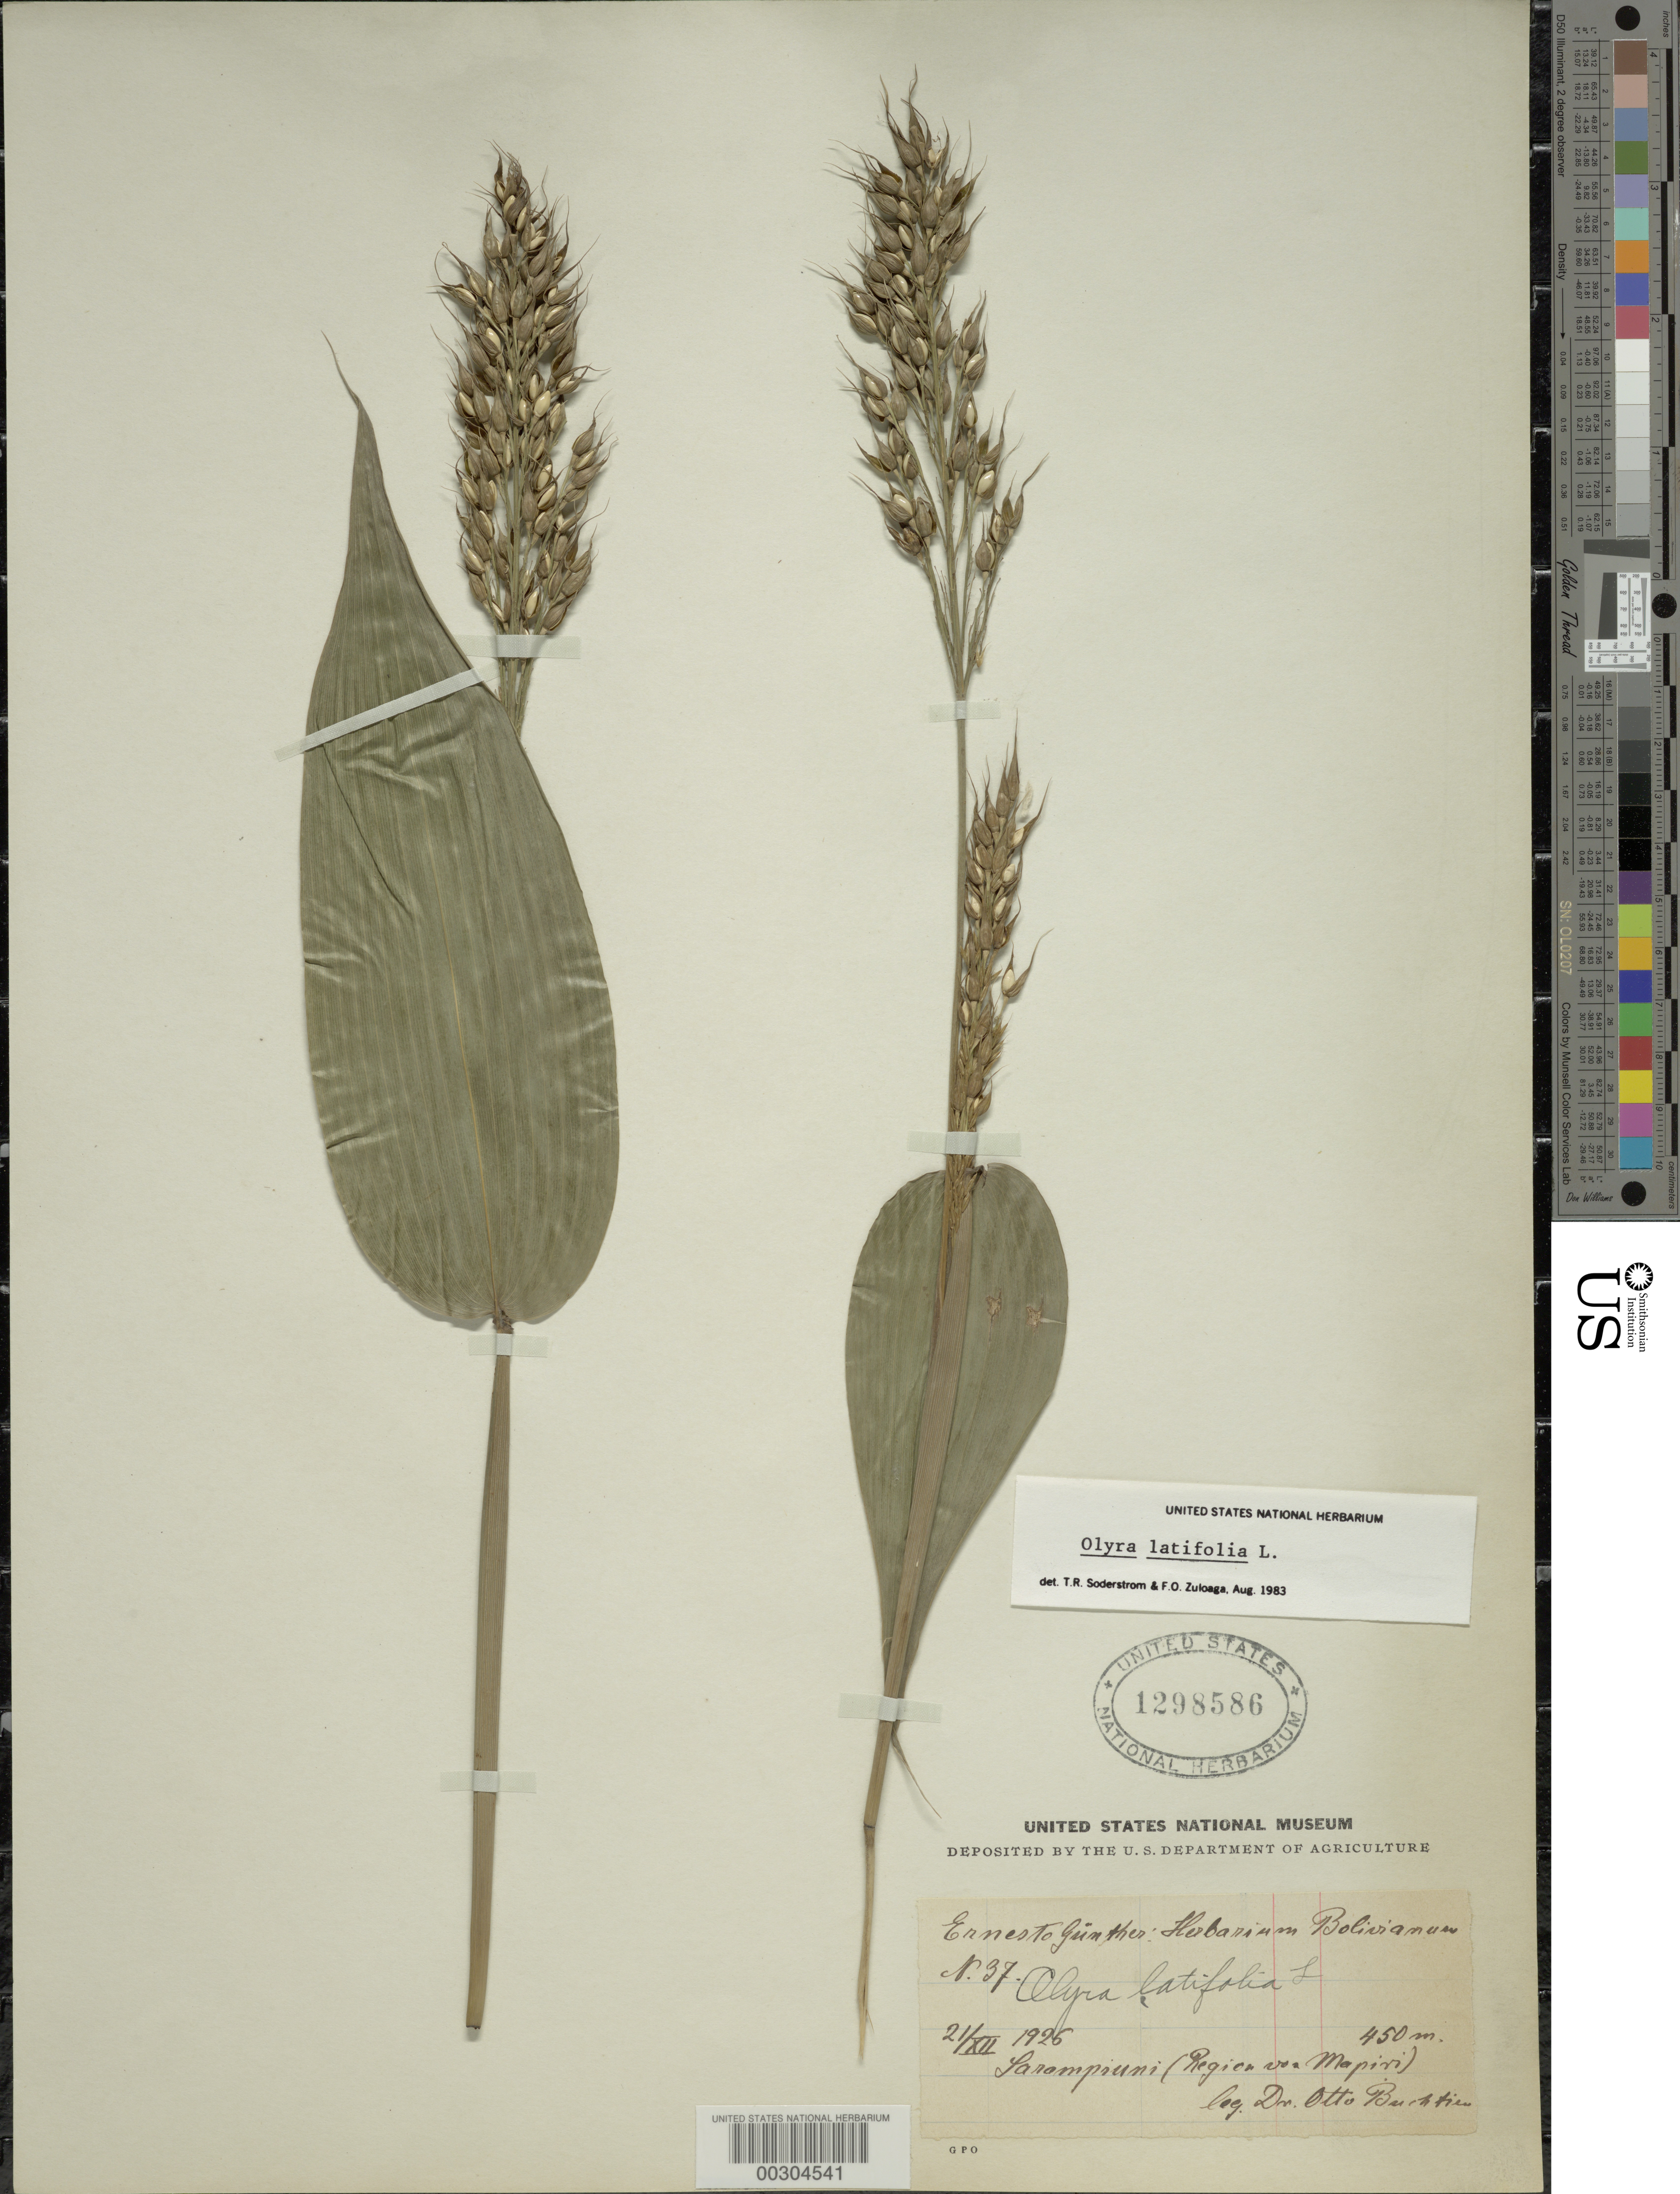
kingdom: Plantae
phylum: Tracheophyta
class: Liliopsida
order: Poales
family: Poaceae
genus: Olyra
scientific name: Olyra latifolia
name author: L.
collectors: O. Buchtien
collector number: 37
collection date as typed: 21 Dec 1926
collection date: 1926-12-21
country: Bolivia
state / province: La Paz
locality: Mapiri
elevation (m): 450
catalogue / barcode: US 1298586